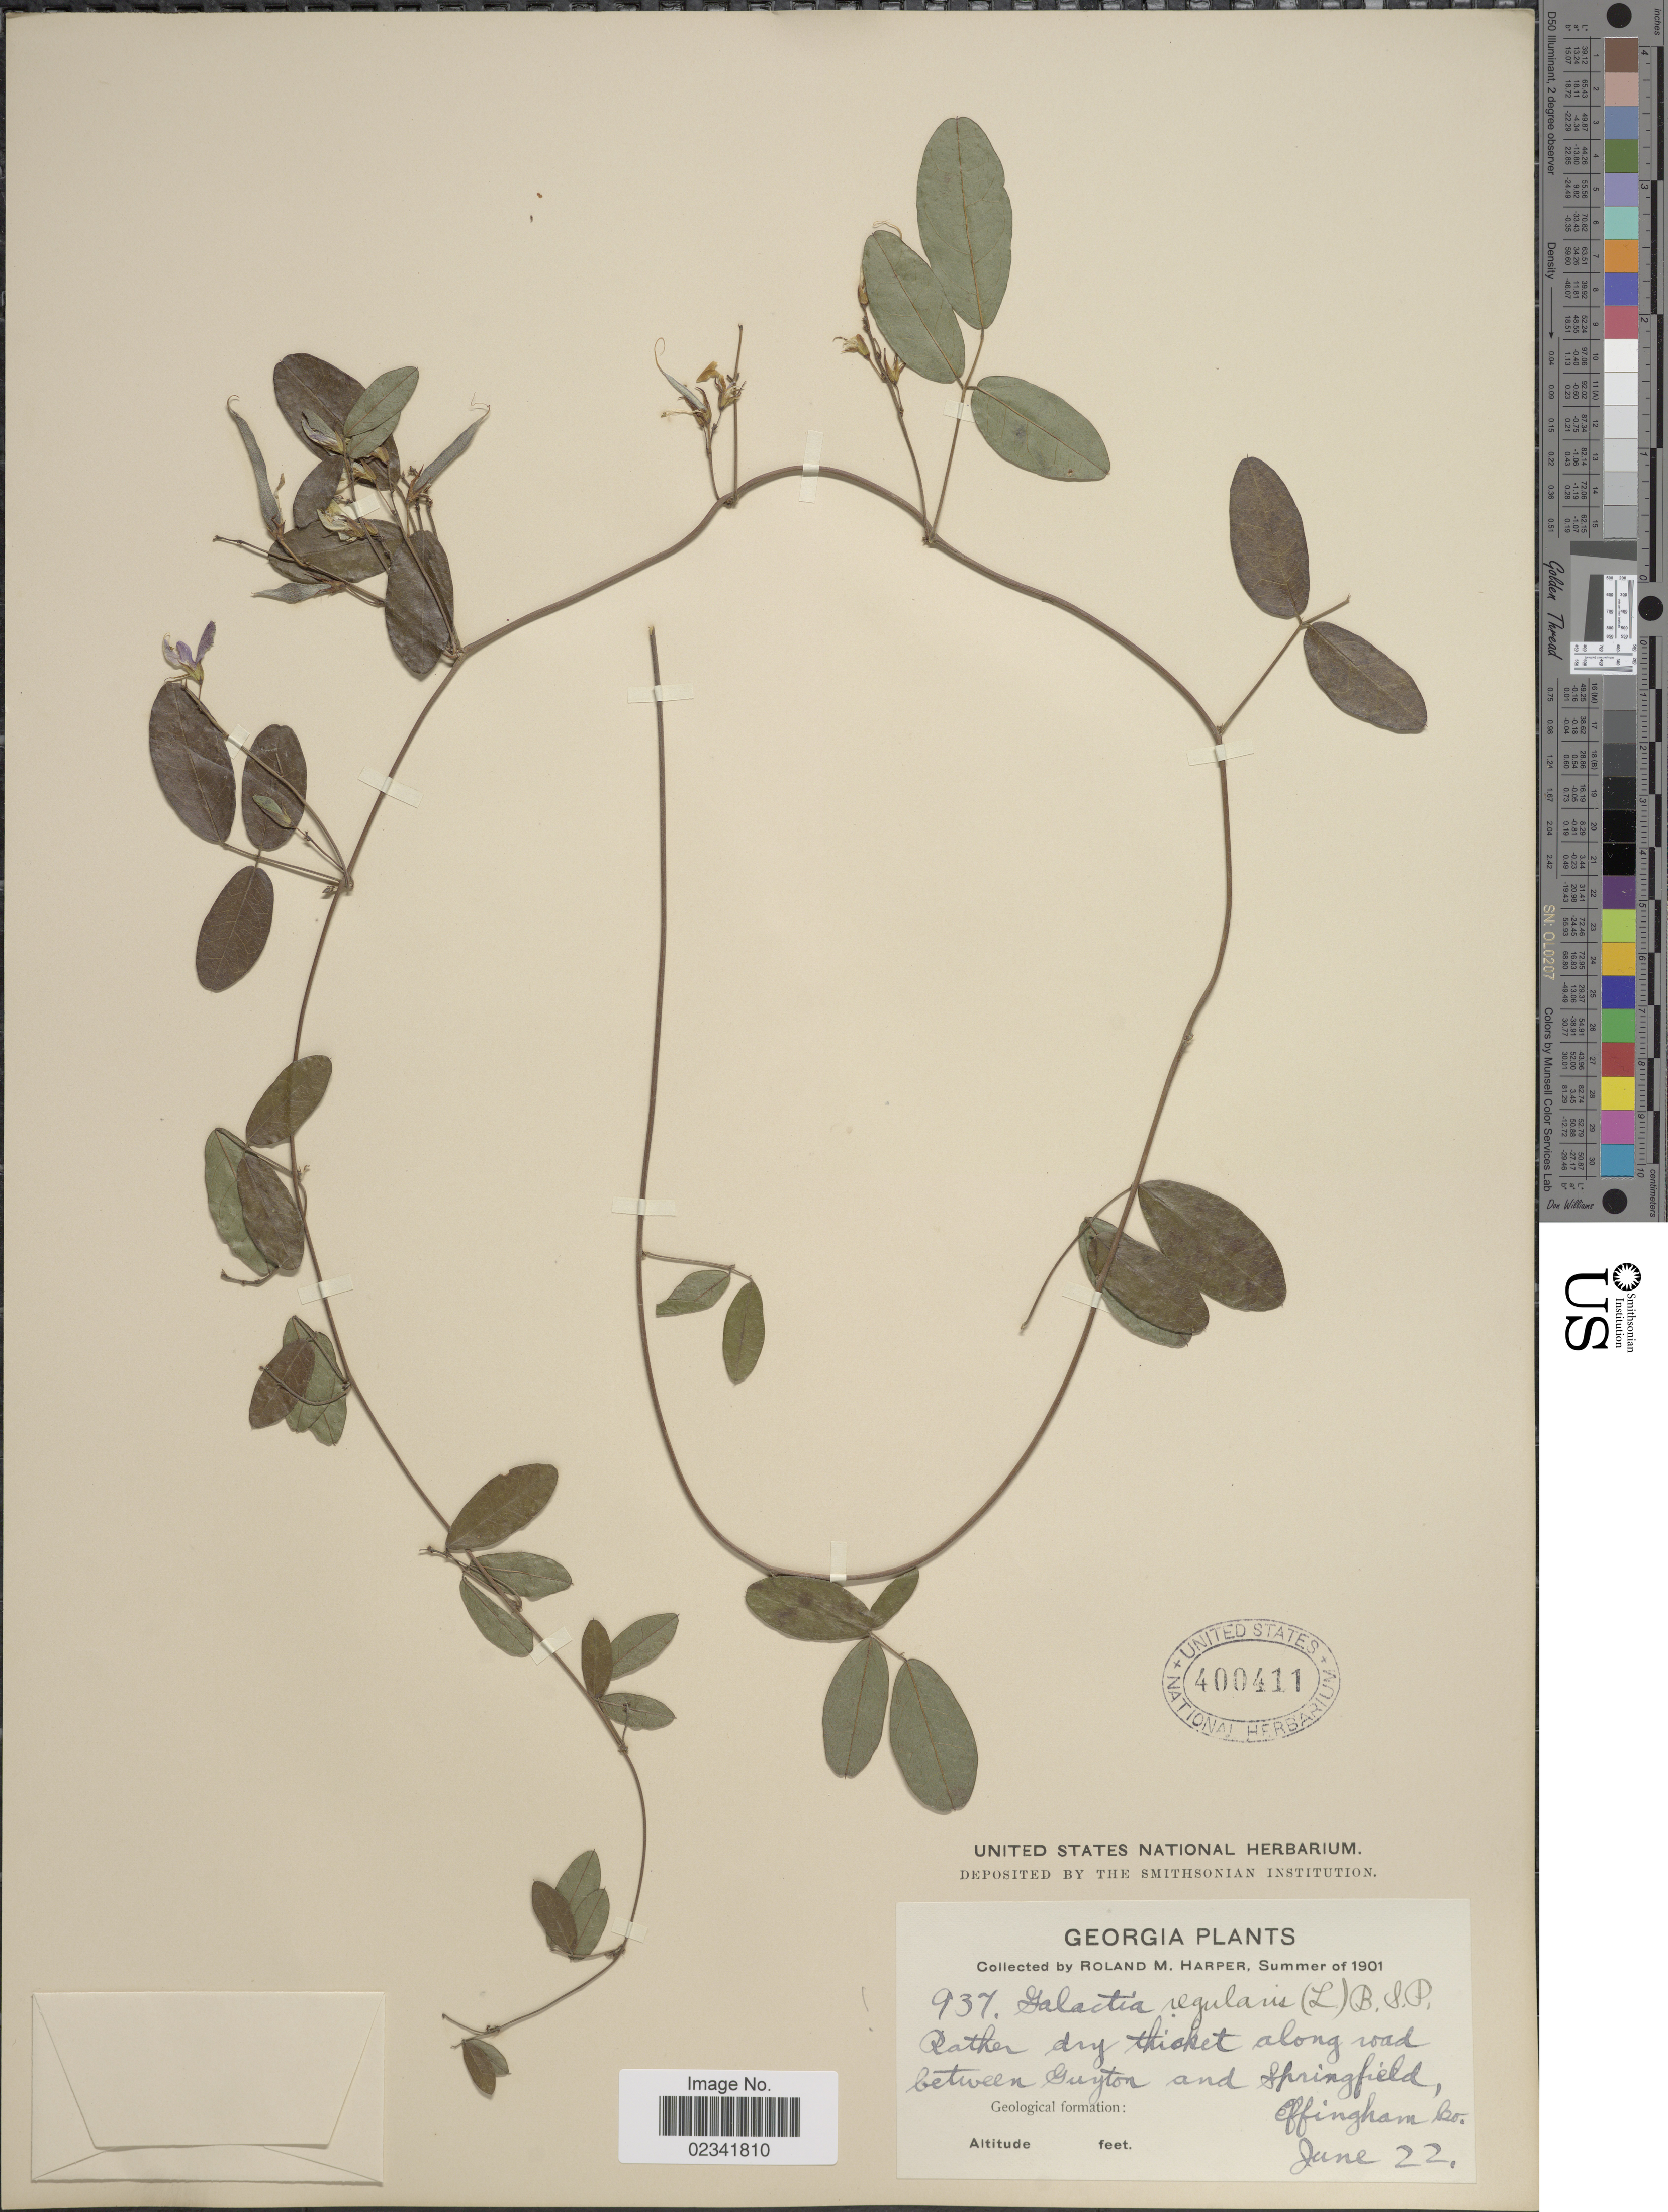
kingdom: Plantae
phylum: Tracheophyta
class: Magnoliopsida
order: Fabales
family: Fabaceae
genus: Galactia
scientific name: Galactia volubilis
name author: (L.) Britton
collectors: R. M. Harper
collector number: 937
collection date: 1901-06-22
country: United States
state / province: Georgia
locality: Along road between Guyton and Springfield, Effingham Co.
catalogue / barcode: US 400411